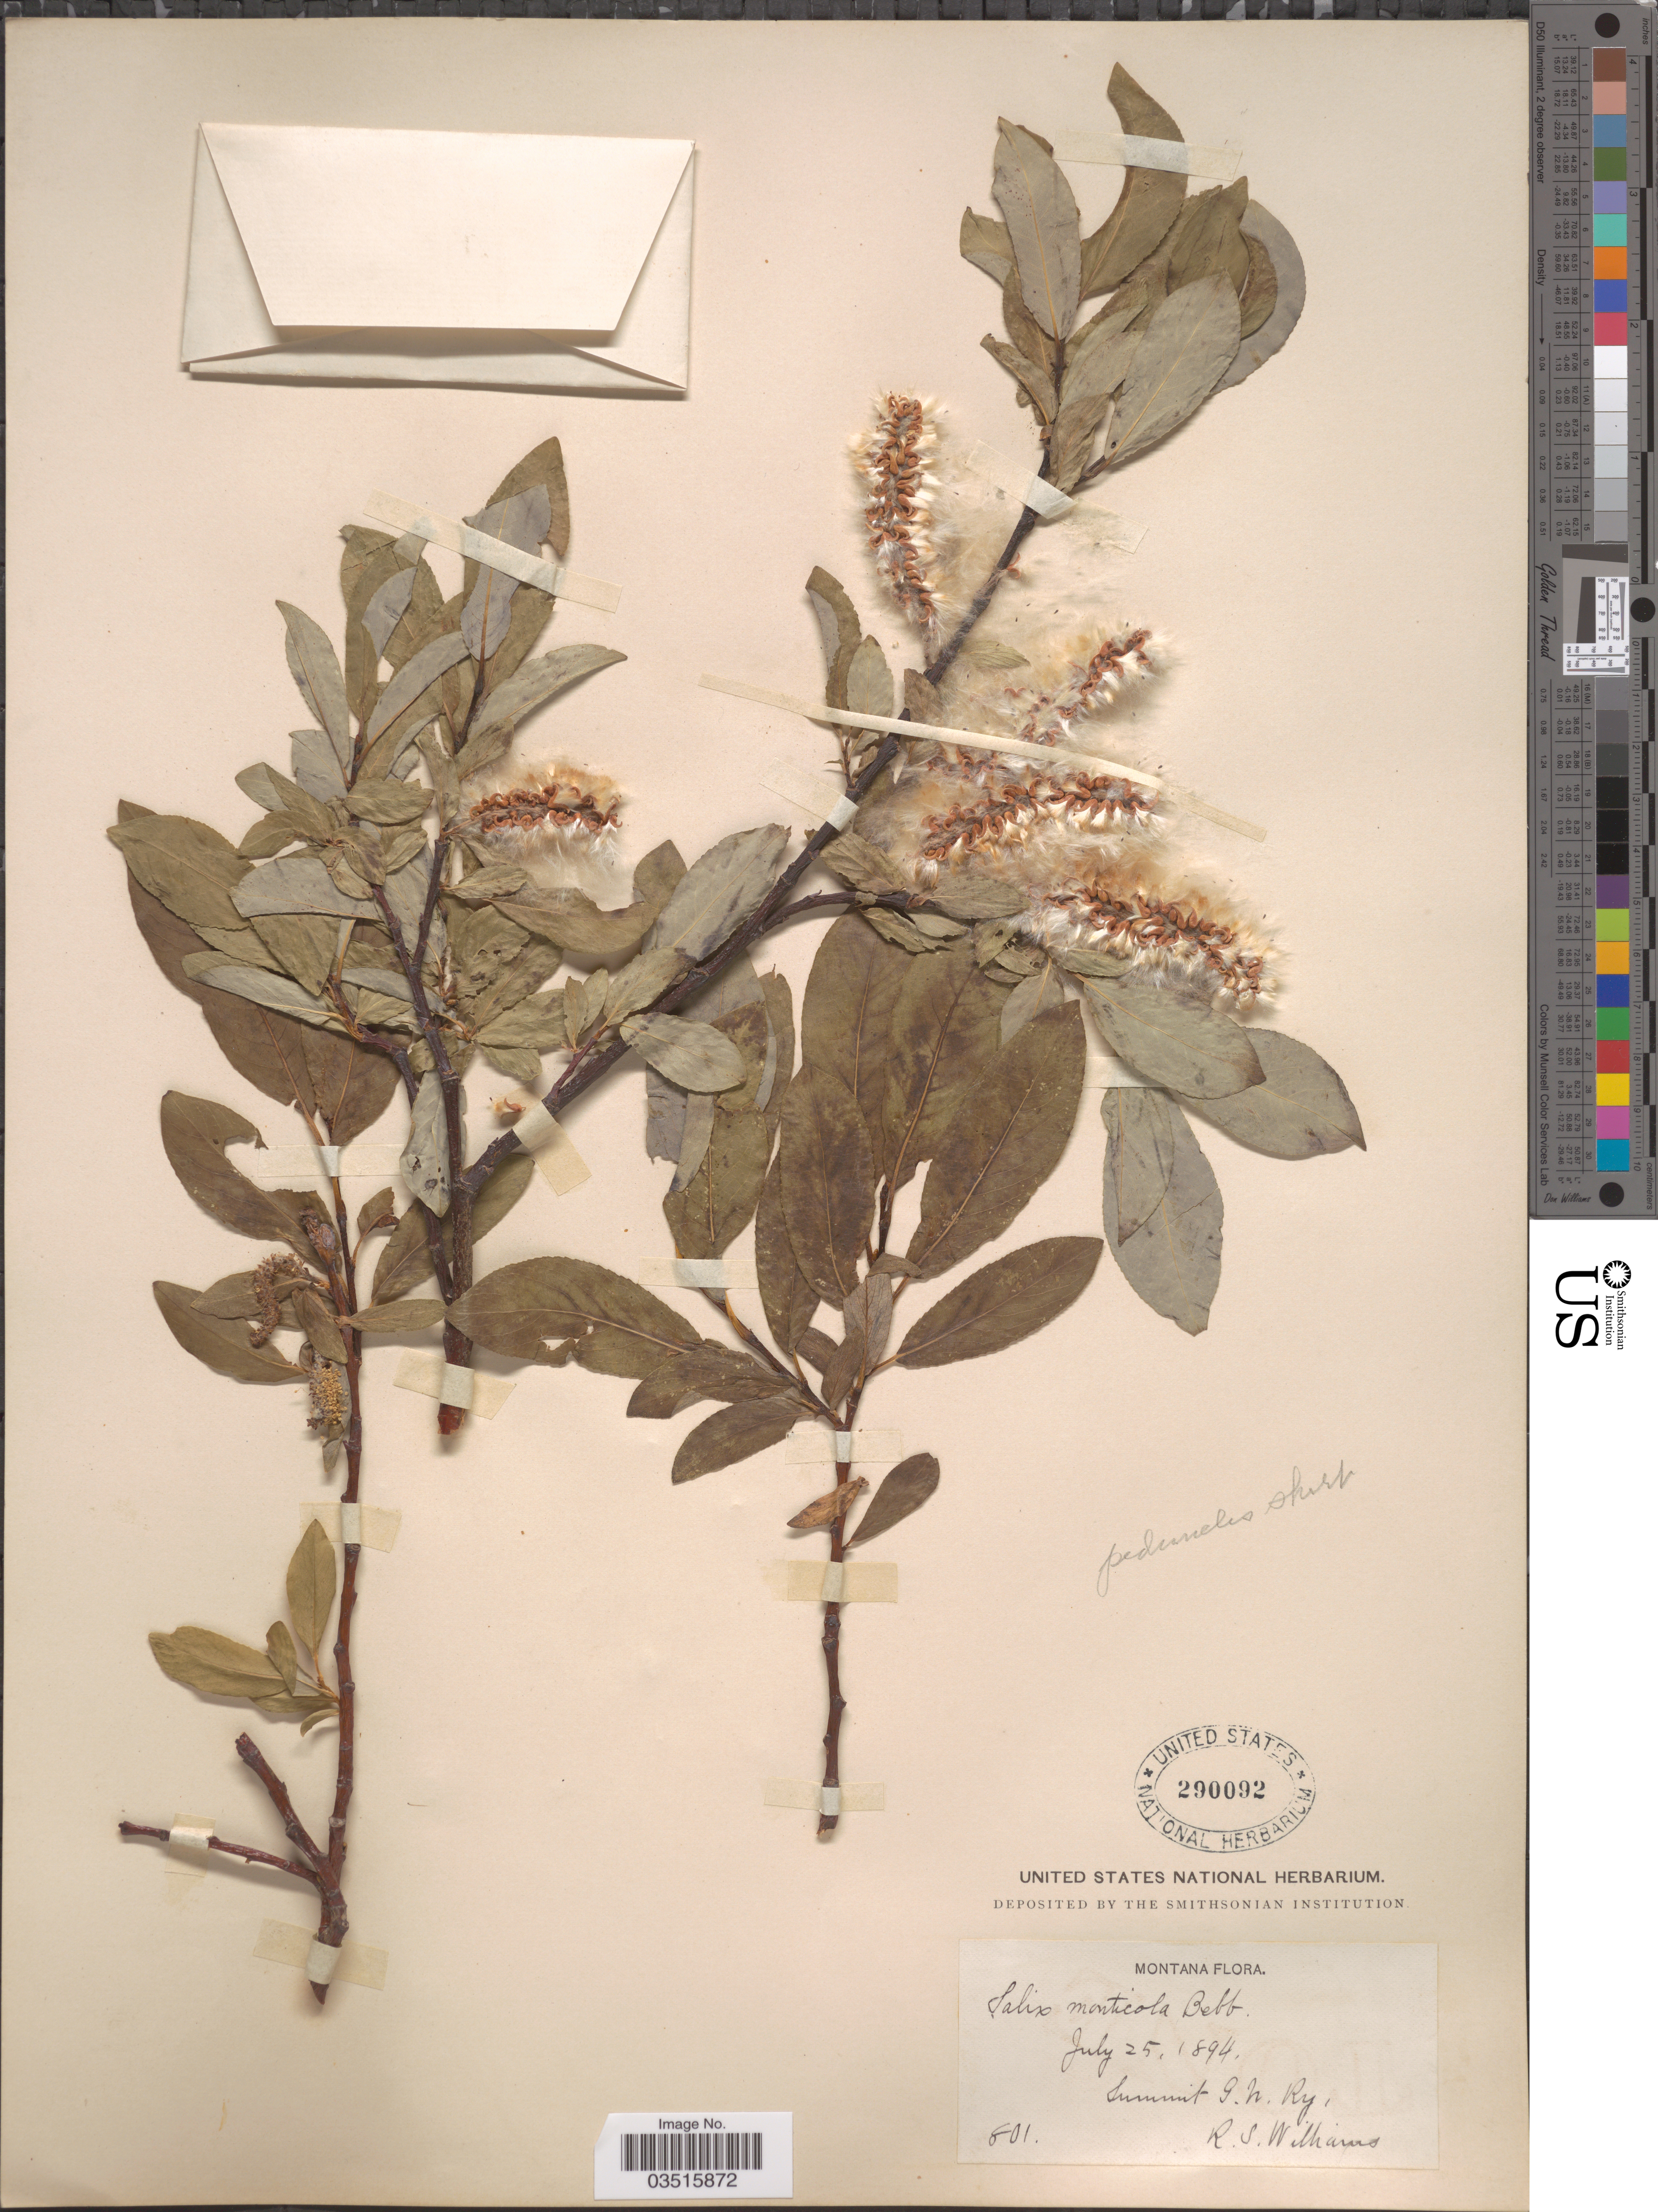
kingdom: Plantae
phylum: Tracheophyta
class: Magnoliopsida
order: Malpighiales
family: Salicaceae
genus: Salix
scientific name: Salix monticola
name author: Bebb.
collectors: R. S. Williams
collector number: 801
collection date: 1894-07-25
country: United States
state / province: Montana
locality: Summit G.N. Ry.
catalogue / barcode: US 290092